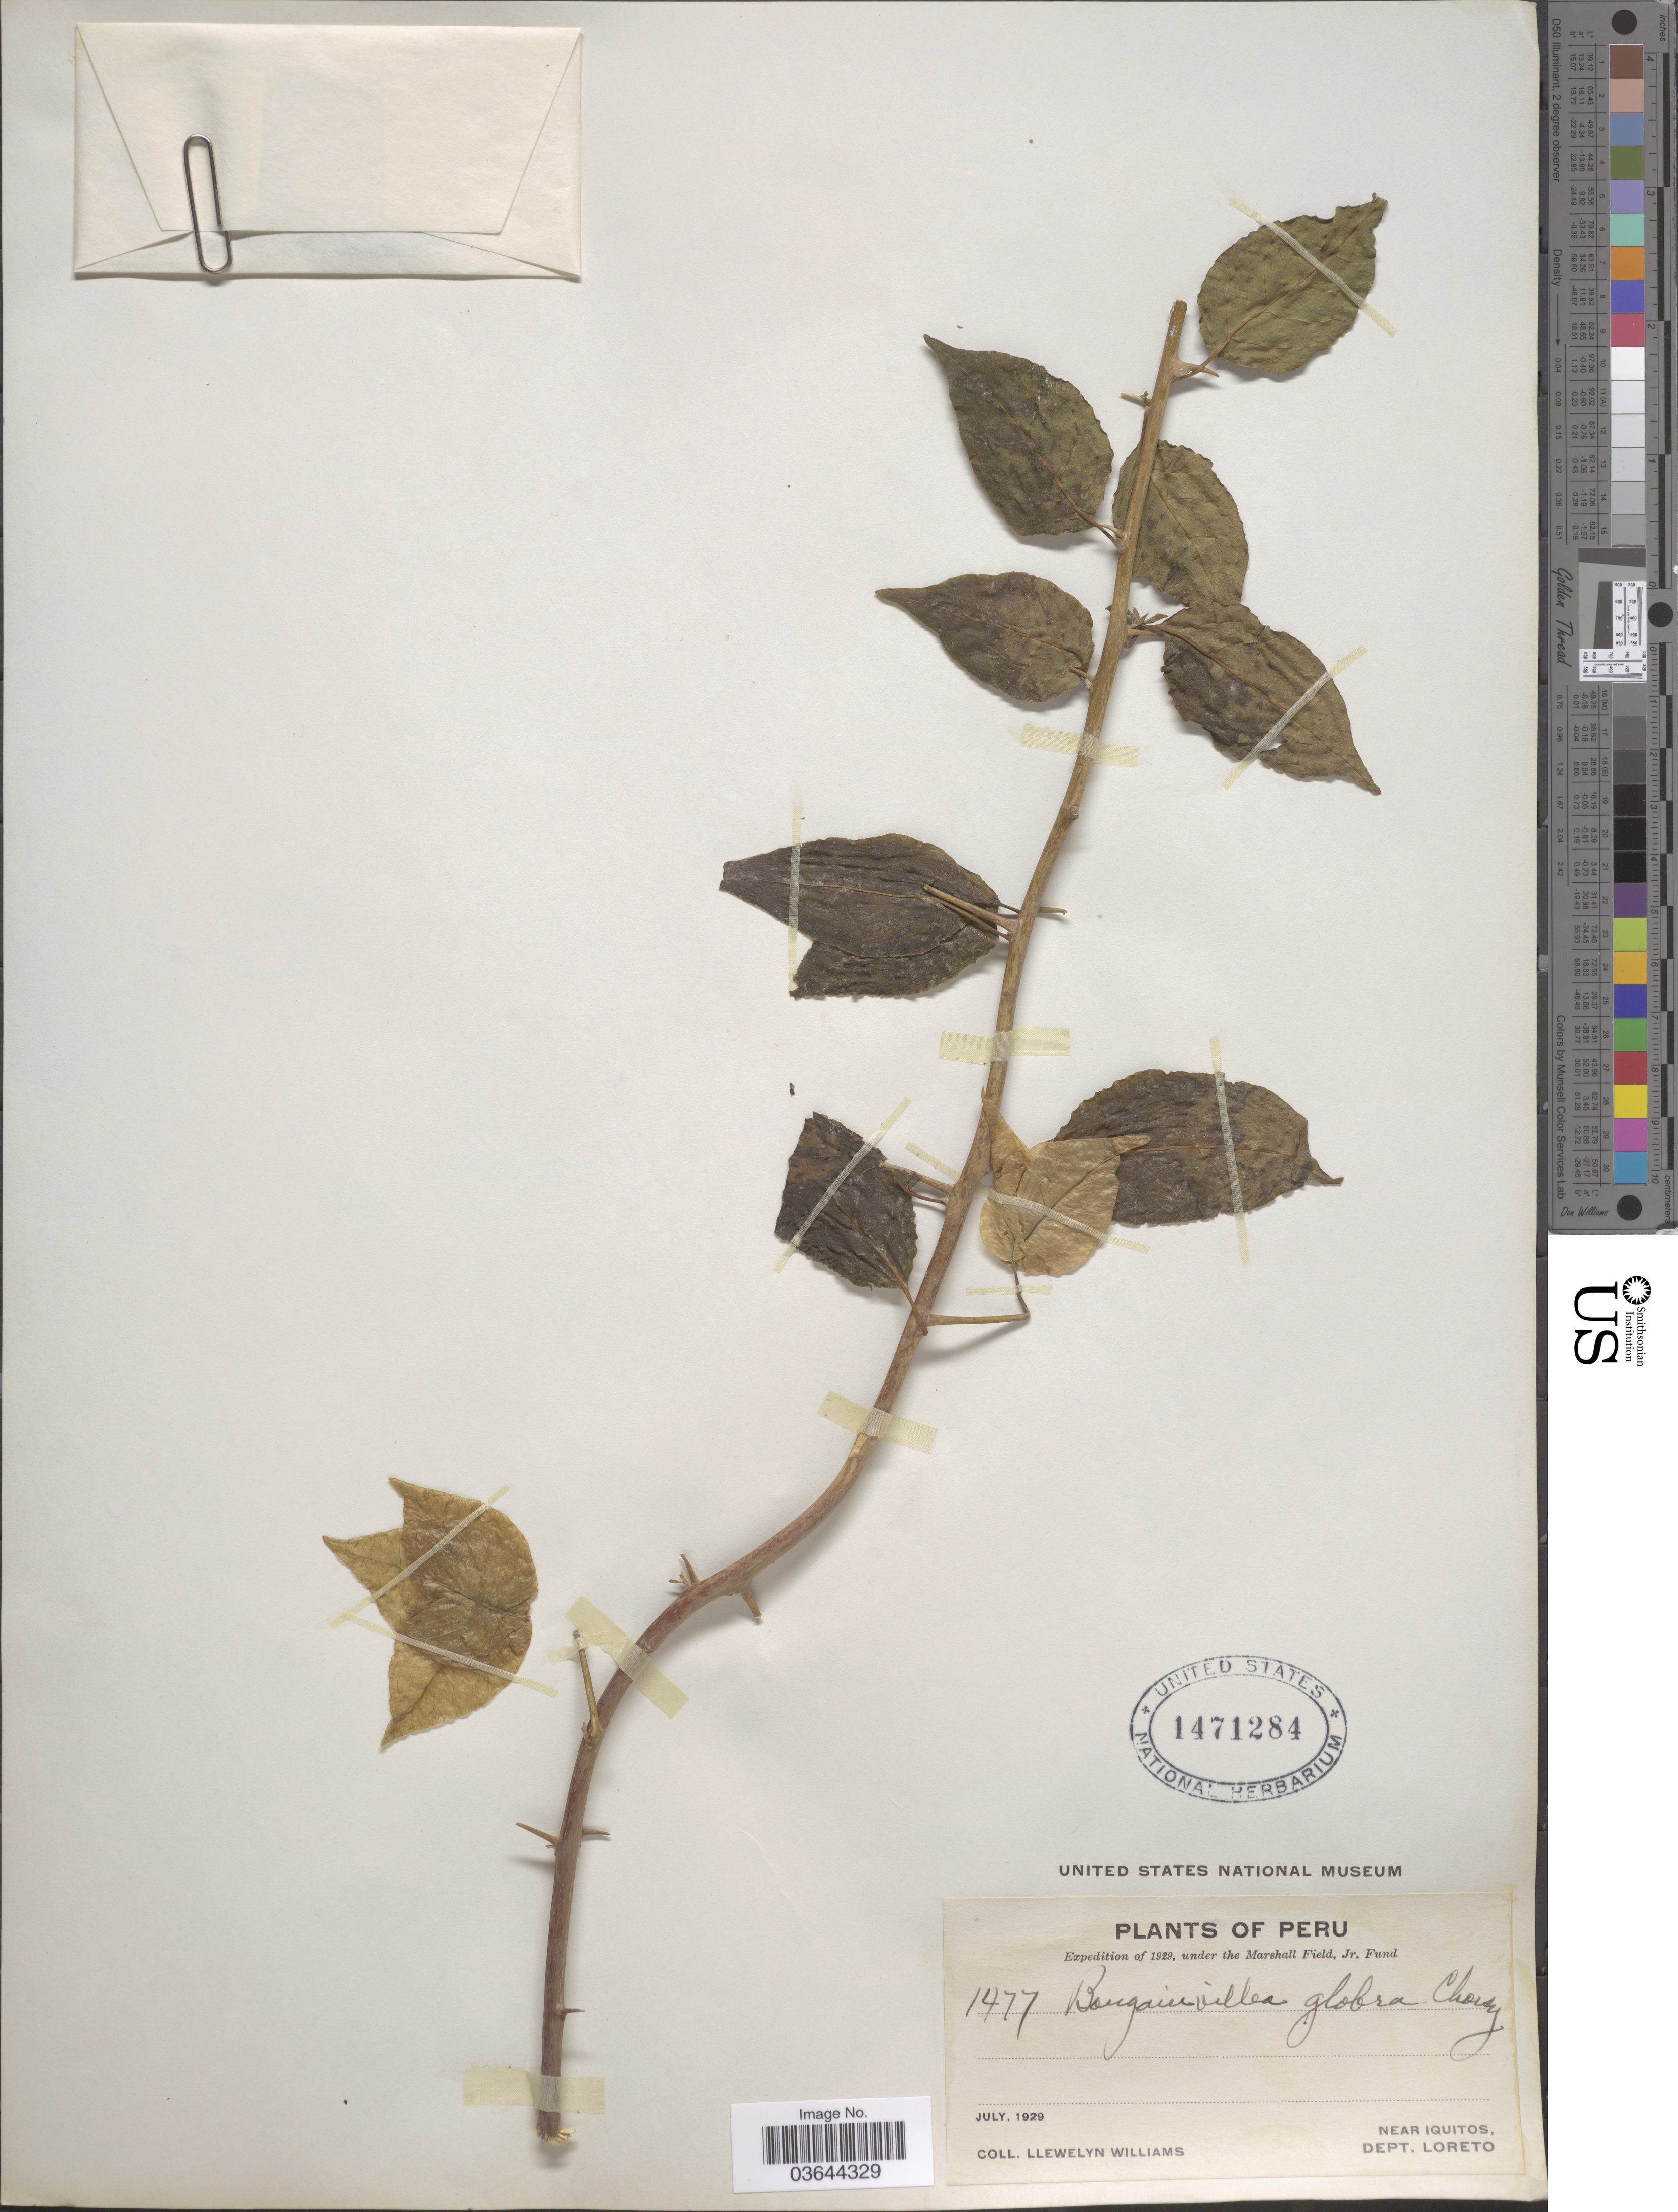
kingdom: Plantae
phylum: Tracheophyta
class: Magnoliopsida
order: Caryophyllales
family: Nyctaginaceae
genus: Bougainvillea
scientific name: Bougainvillea glabra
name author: Choisy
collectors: Ll. Williams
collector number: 1477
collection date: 1929-07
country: Peru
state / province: Loreto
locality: Near Iquitos, Dept. Loreto.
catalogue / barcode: US 1471284